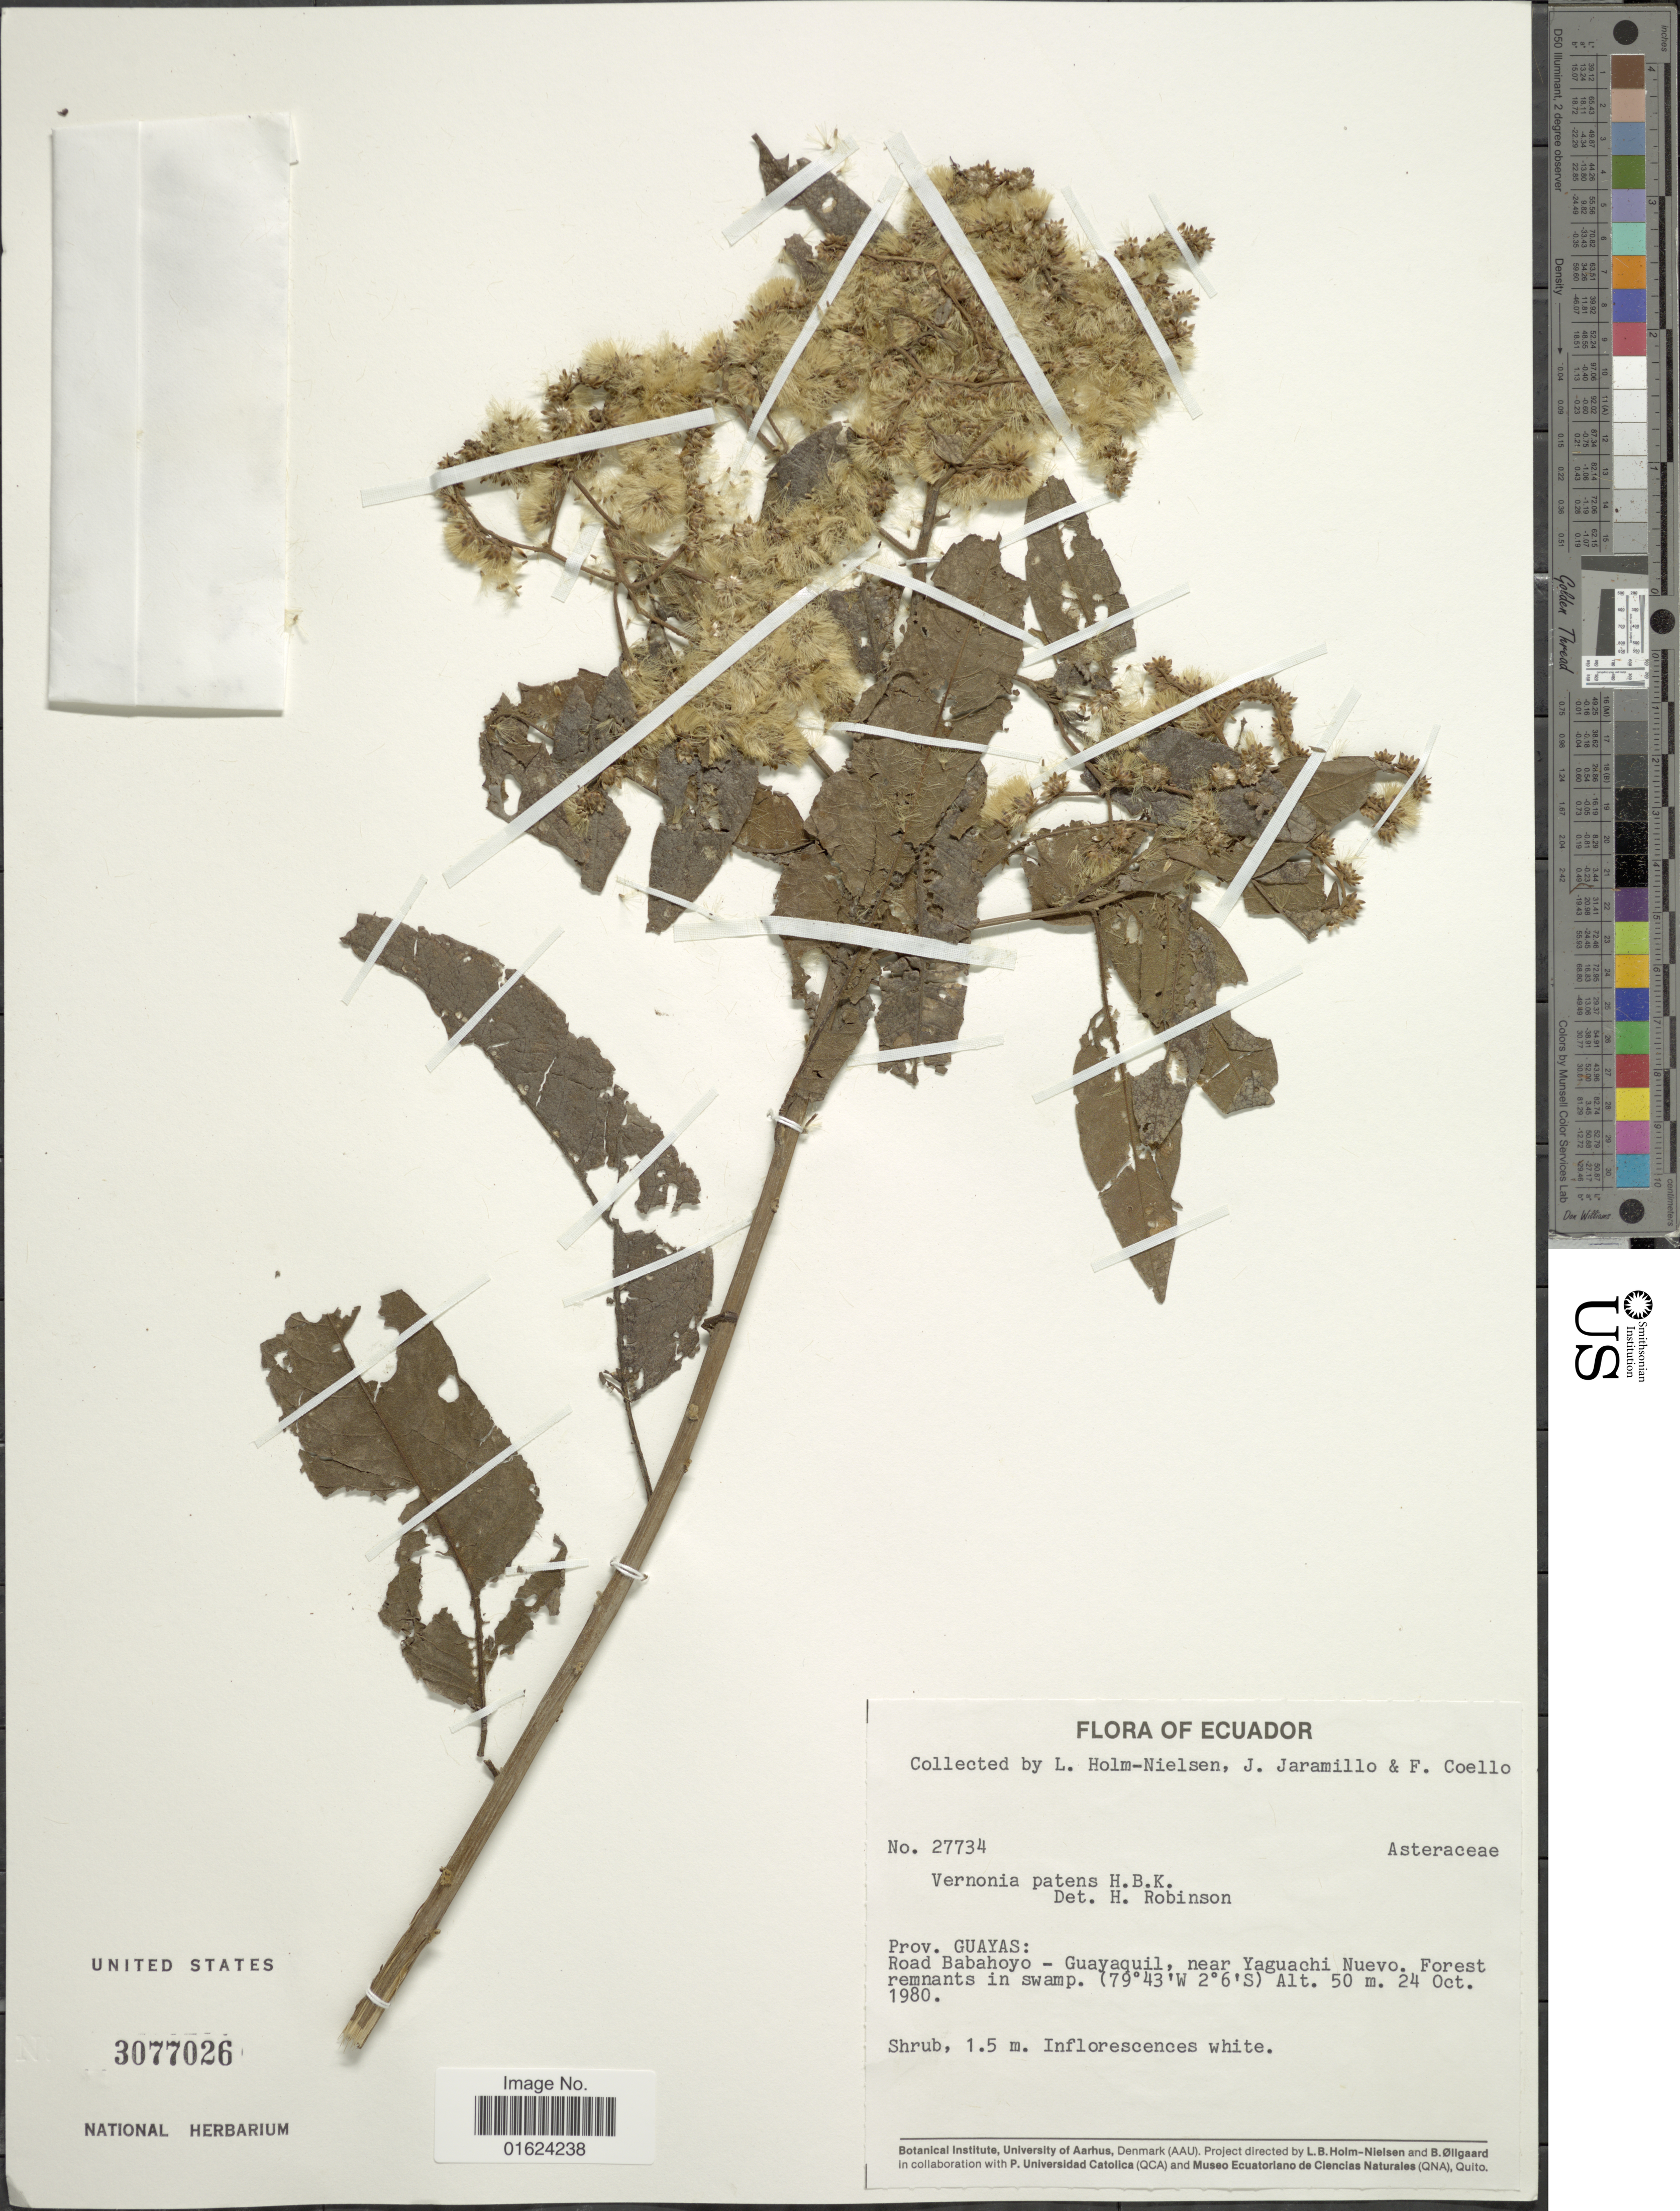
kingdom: Plantae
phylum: Tracheophyta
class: Magnoliopsida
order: Asterales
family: Asteraceae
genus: Vernonanthura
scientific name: Vernonanthura patens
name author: (Kunth) H. Rob.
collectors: L. B. Holm-Nielsen, J. Jaramillo & F. Coelho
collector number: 27734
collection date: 1980-10-24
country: Ecuador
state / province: Guayas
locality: Prov. Guayas: Road Babahoyo - Guayaquil, near Yaguachi Nuevo.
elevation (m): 50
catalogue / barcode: US 3077026